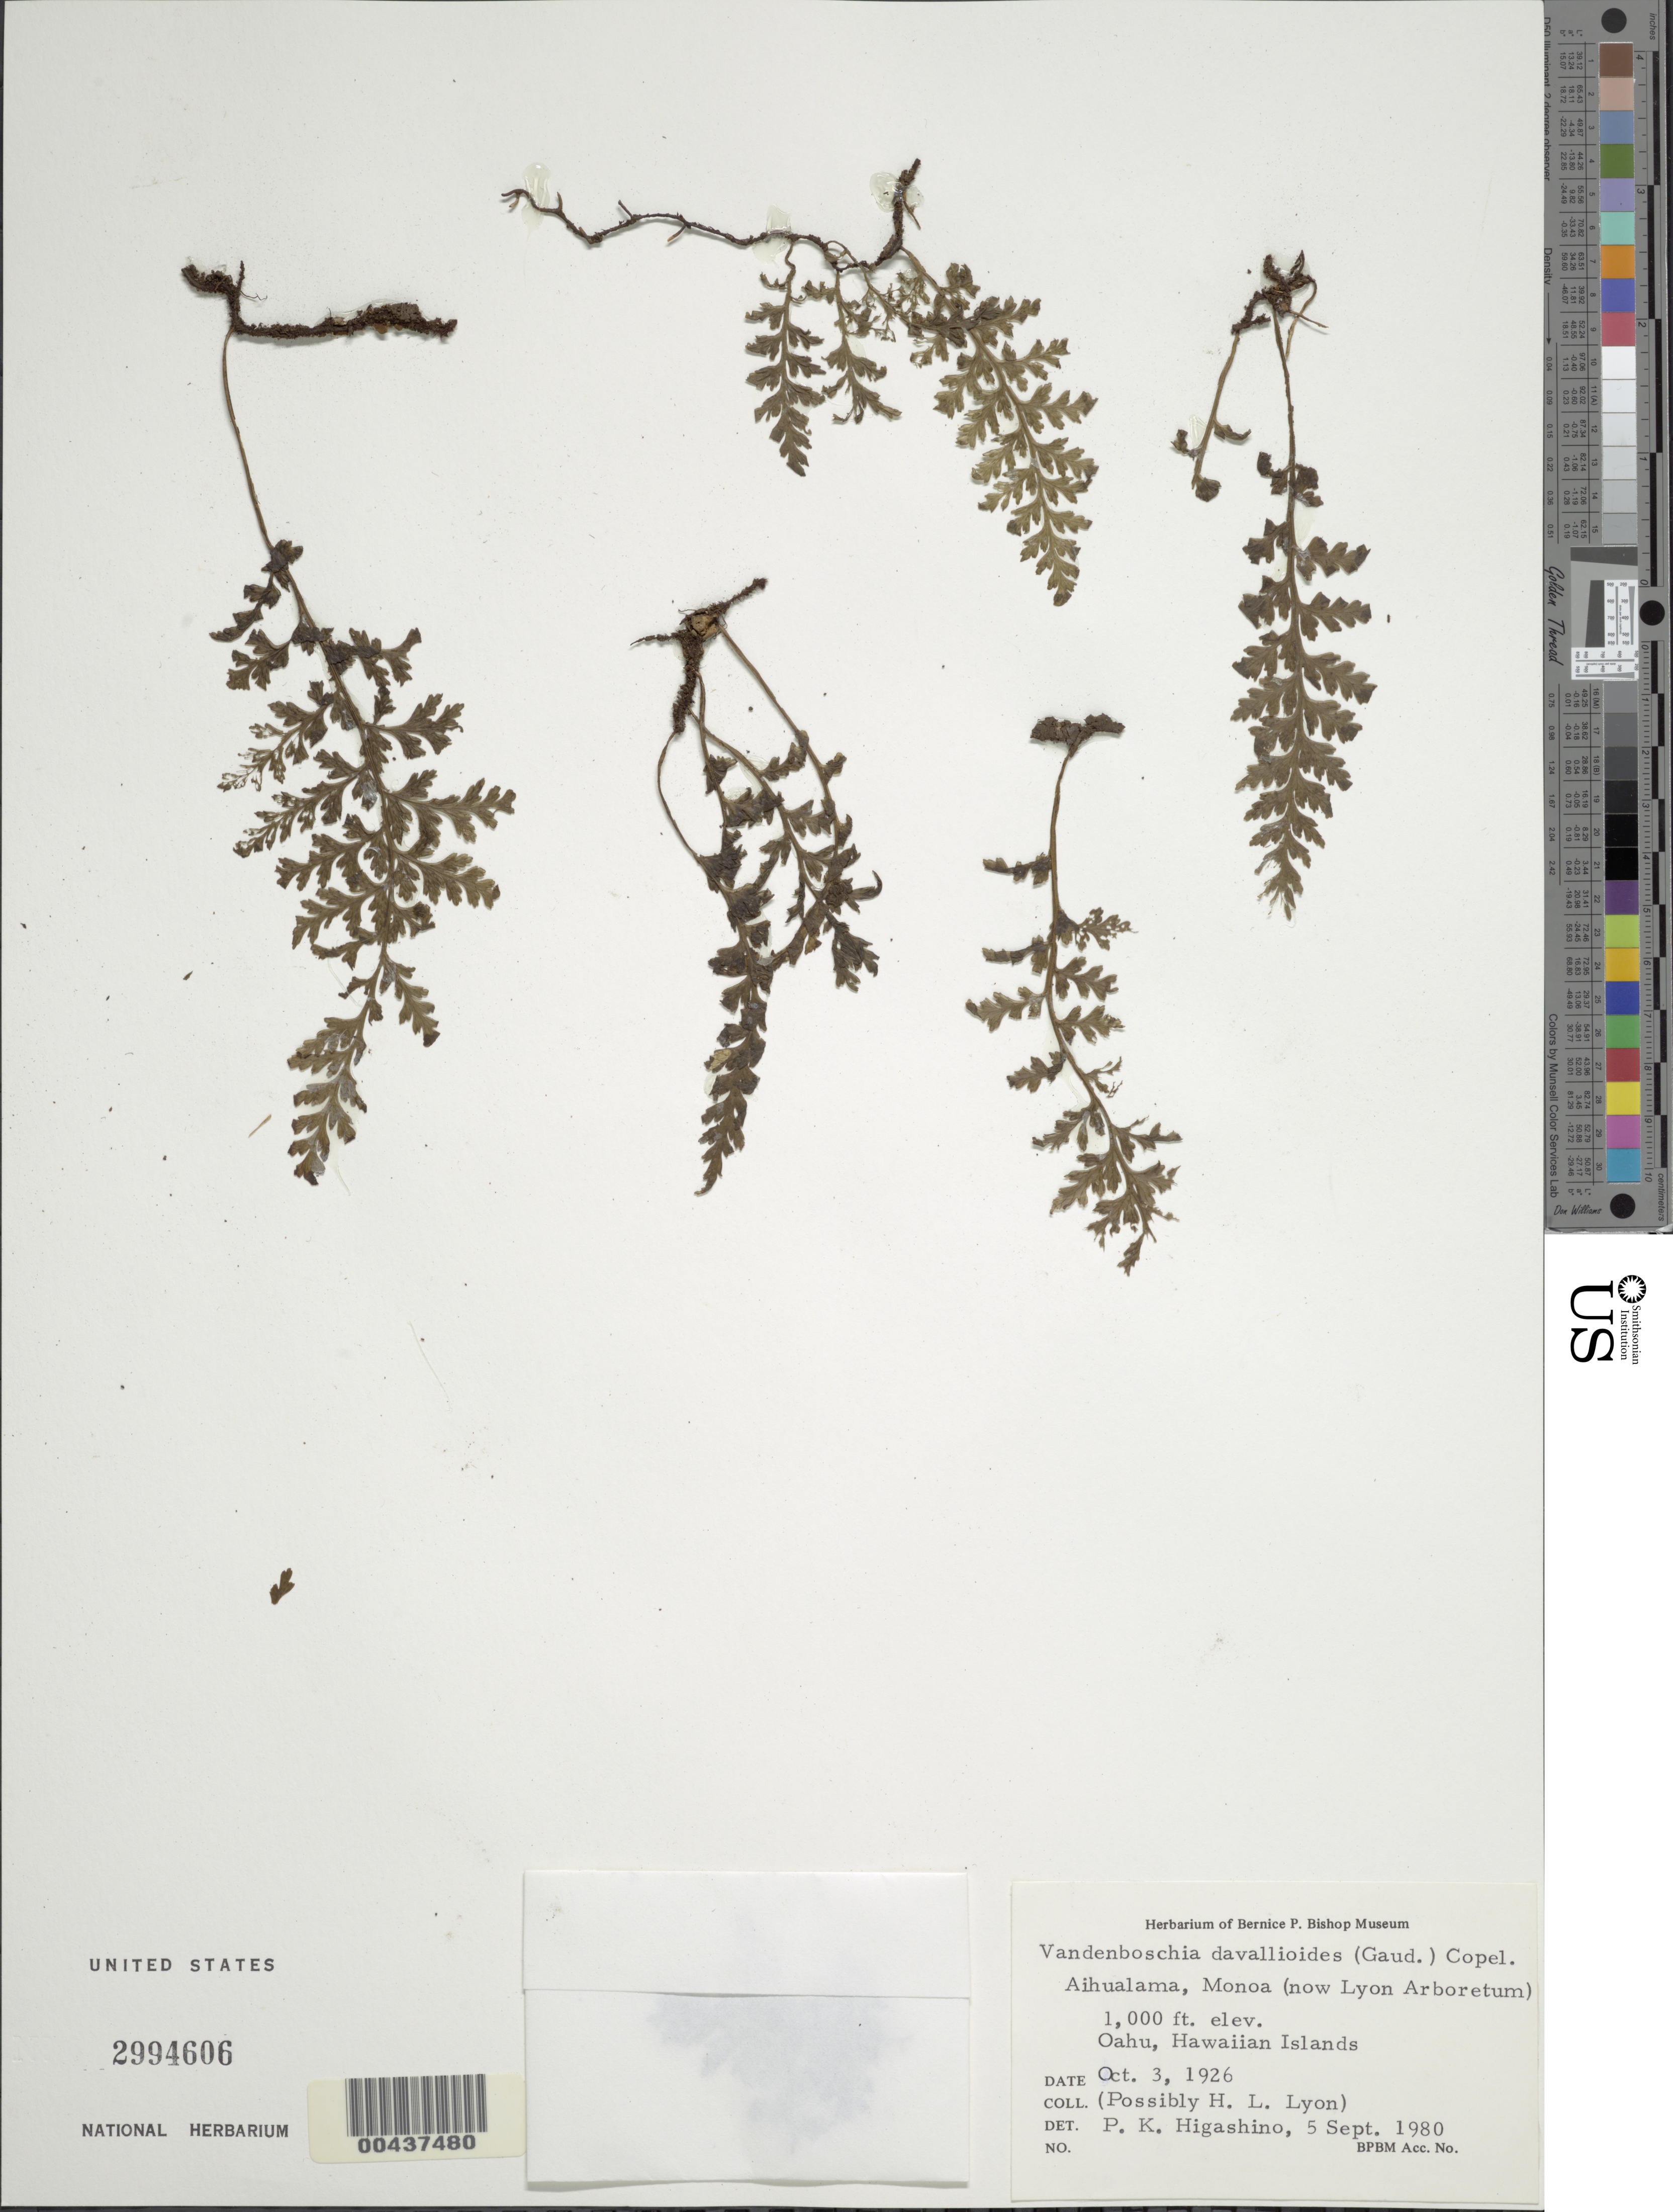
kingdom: Plantae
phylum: Tracheophyta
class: Polypodiopsida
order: Hymenophyllales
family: Hymenophyllaceae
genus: Vandenboschia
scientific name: Vandenboschia davallioides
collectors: H. Lyon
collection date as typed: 3 Oct 1926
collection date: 1926-10-03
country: United States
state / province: Hawaii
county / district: Honolulu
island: Oahu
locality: Aihualama, Monoa (now Lyon Arboretum) Oahu, Hawaiian Islands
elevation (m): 305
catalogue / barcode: US 2994606